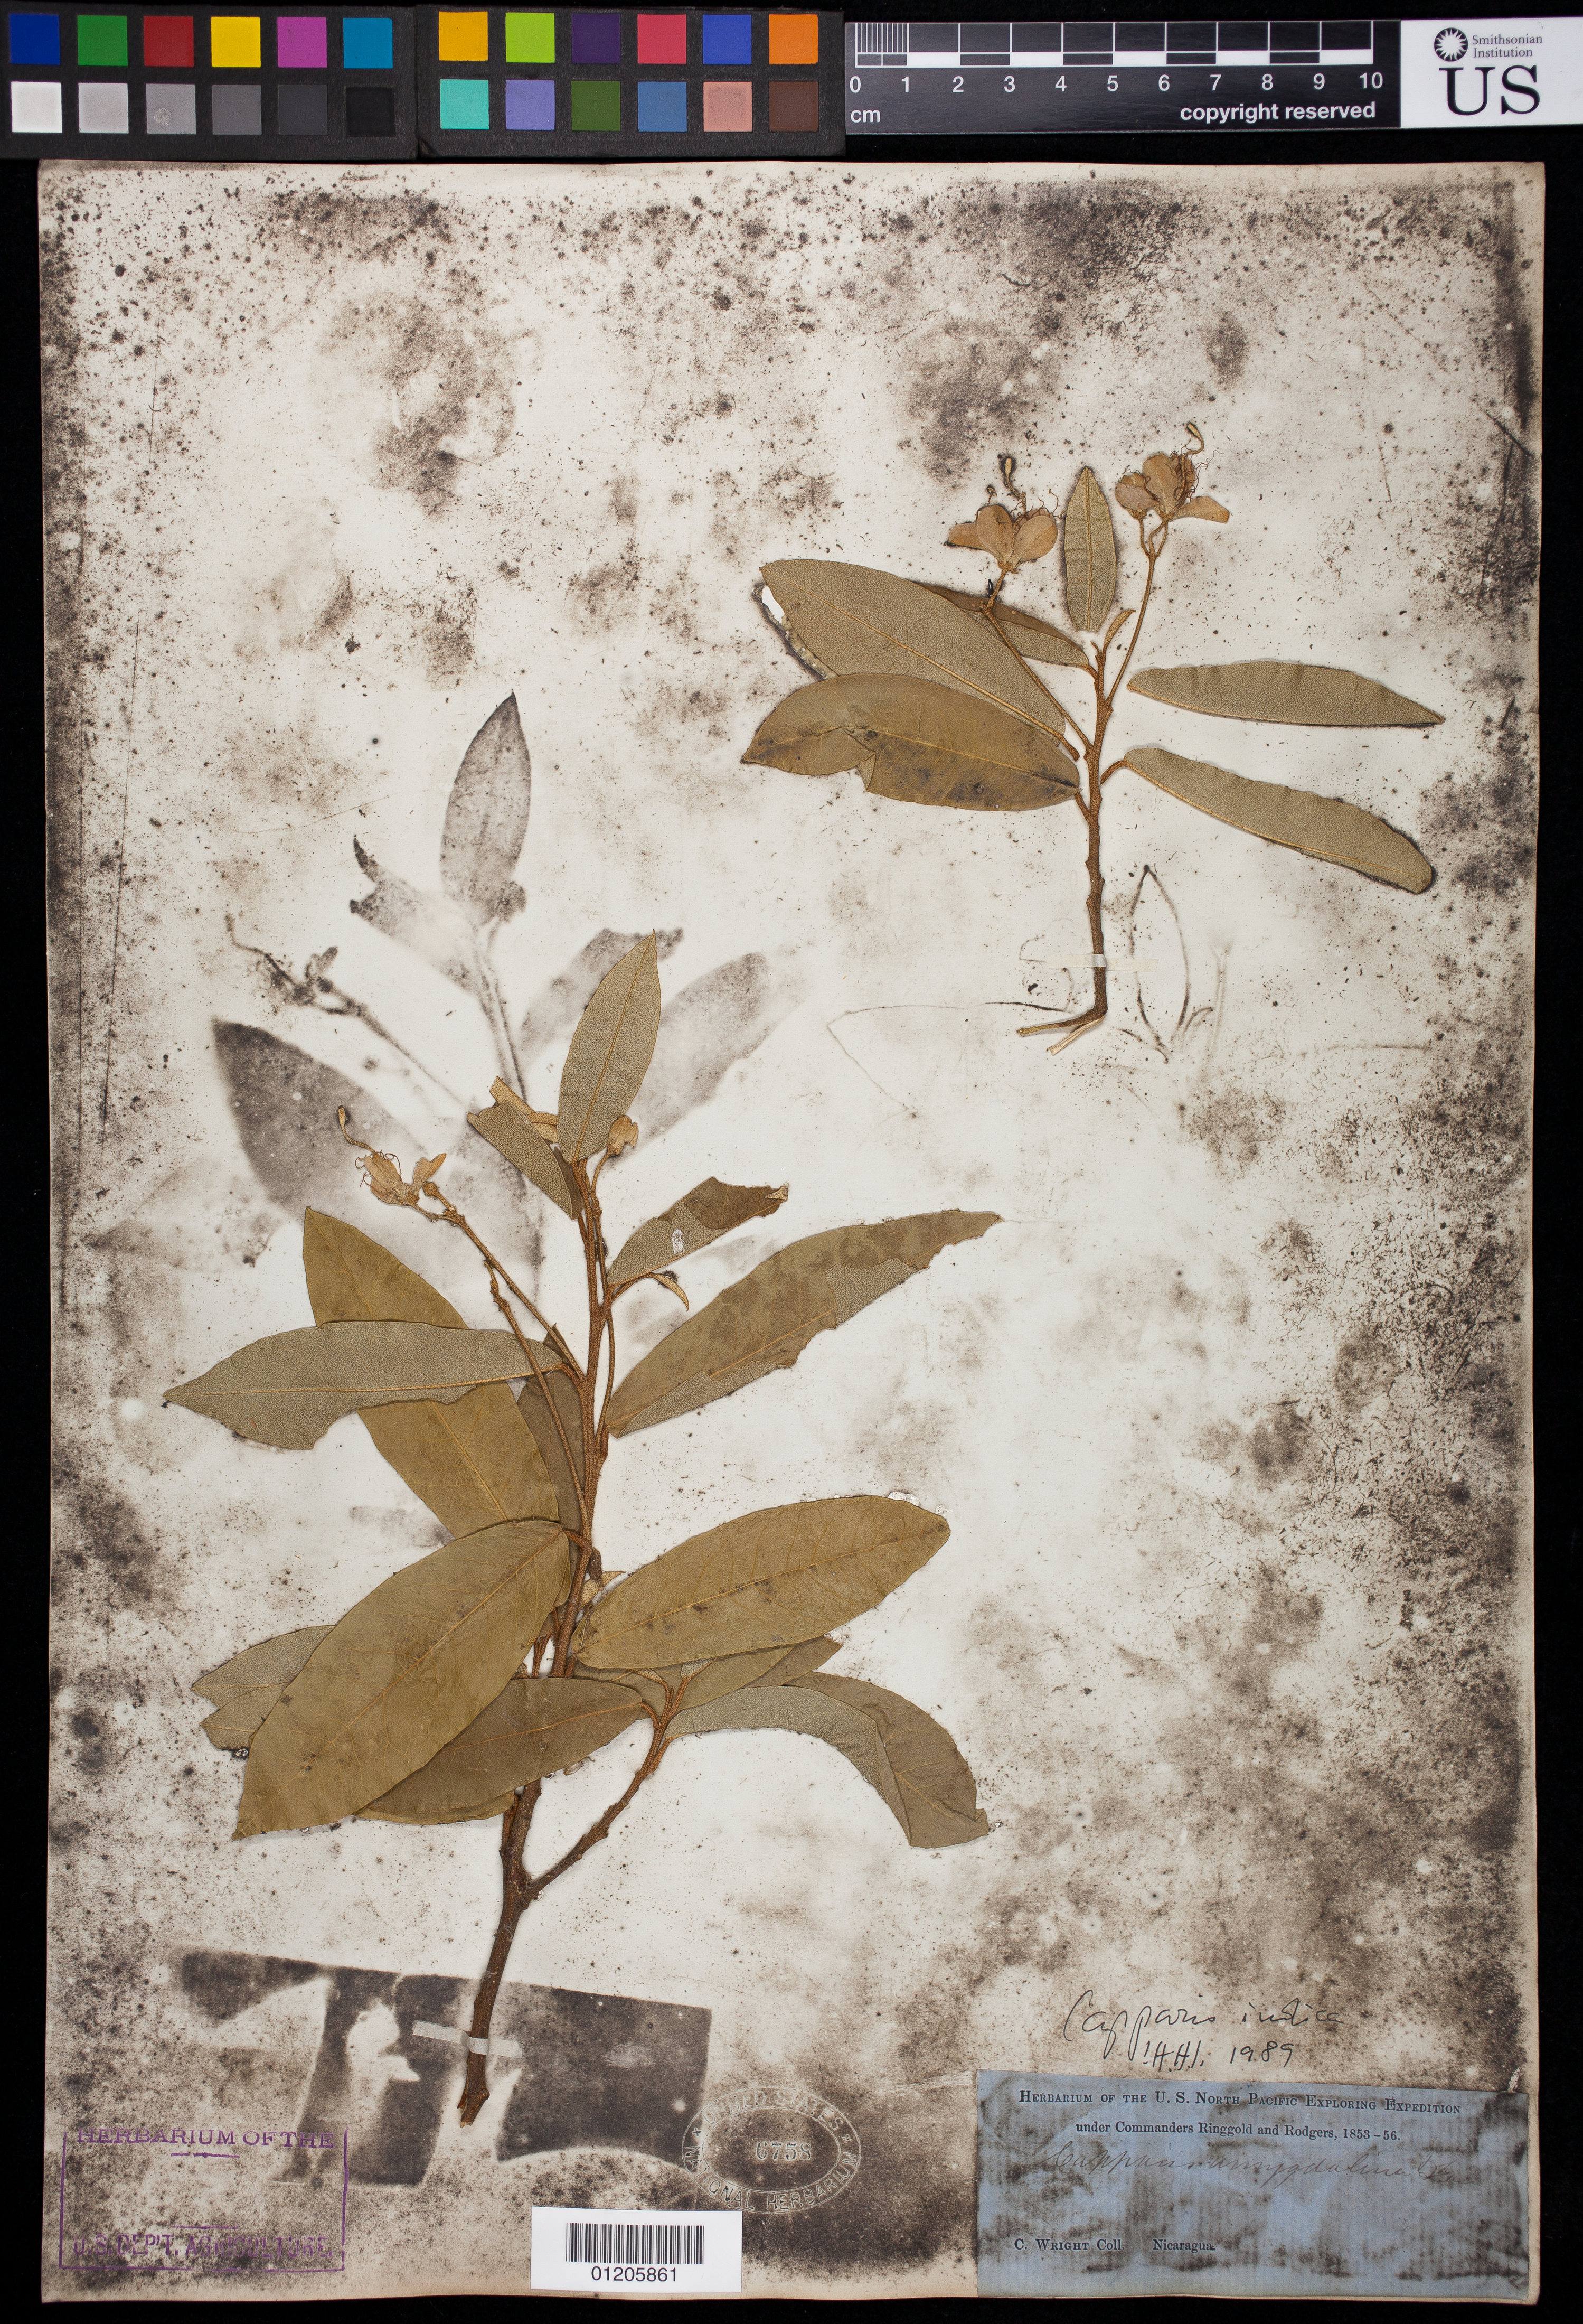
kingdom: Plantae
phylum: Tracheophyta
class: Magnoliopsida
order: Brassicales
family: Capparaceae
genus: Quadrella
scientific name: Quadrella odoratissima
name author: (Jacq.) Hutch.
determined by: Luber, J.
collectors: C. Wright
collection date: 1853/1856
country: Nicaragua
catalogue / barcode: US 6758